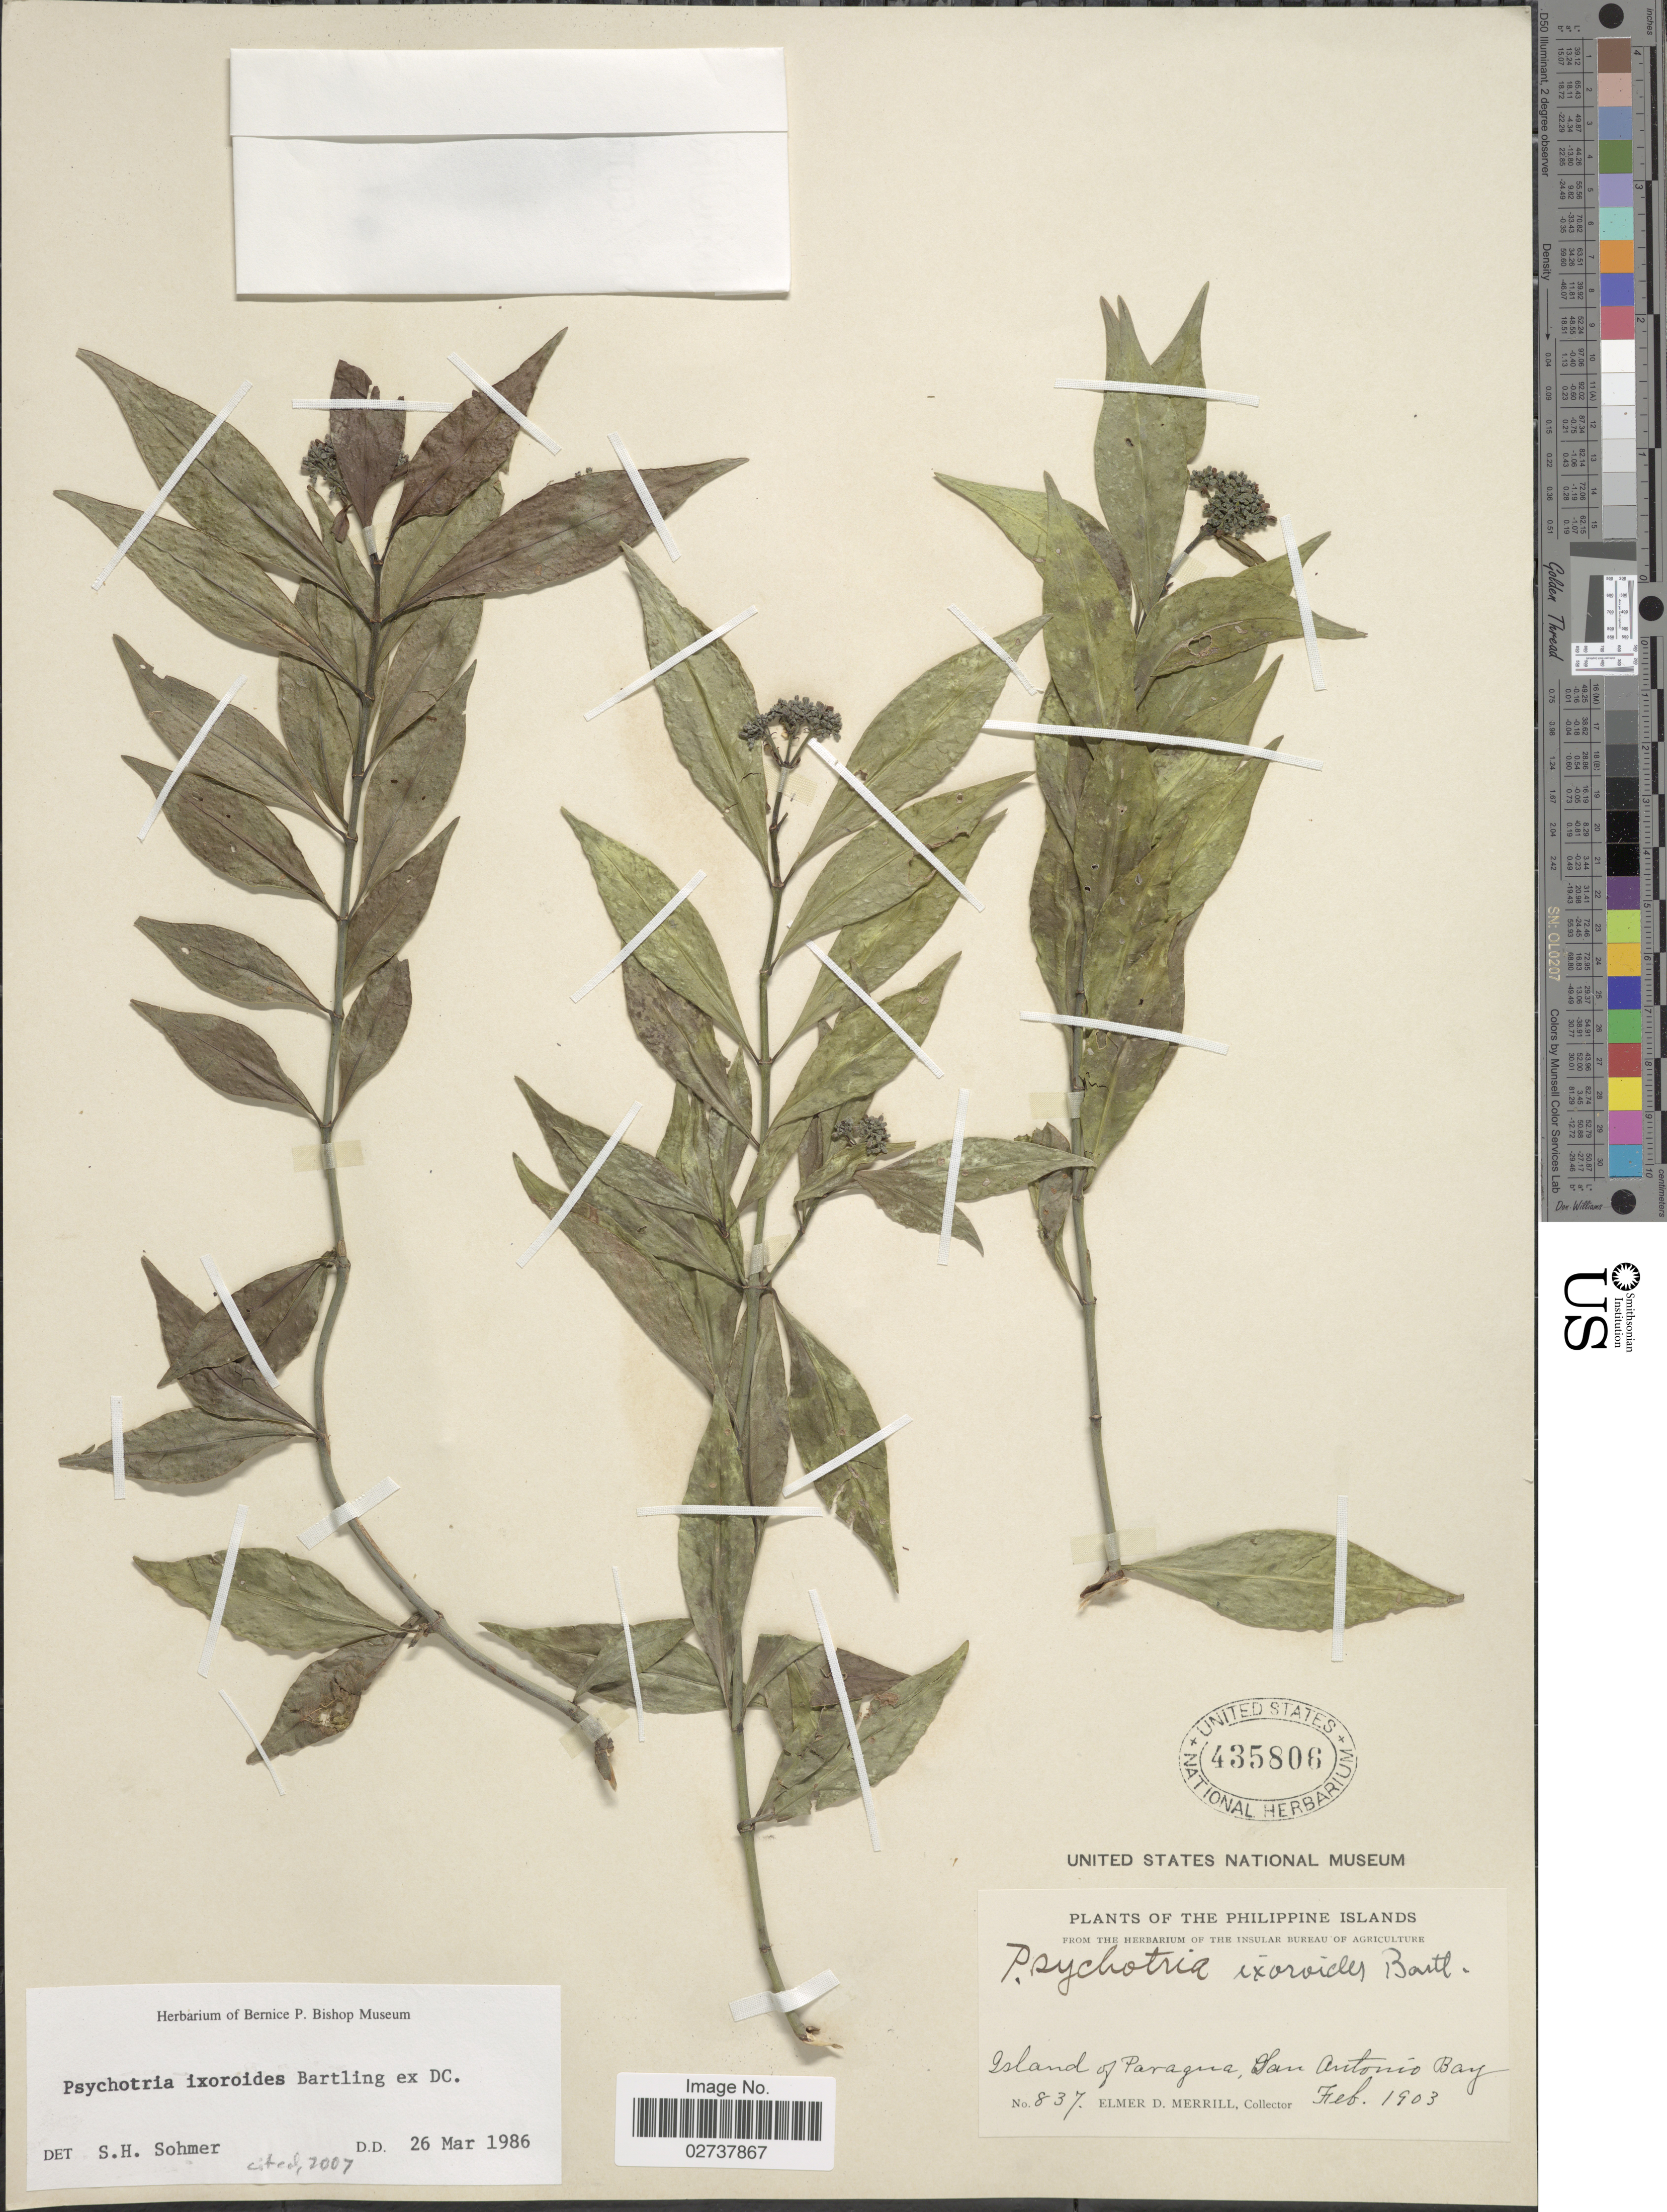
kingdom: Plantae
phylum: Tracheophyta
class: Magnoliopsida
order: Gentianales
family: Rubiaceae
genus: Psychotria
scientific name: Psychotria ixoroides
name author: Bartl. ex DC.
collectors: E. D. Merrill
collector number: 837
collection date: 1903-02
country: Philippines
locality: Island of Paragua, San Antonio Bay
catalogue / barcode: US 435806